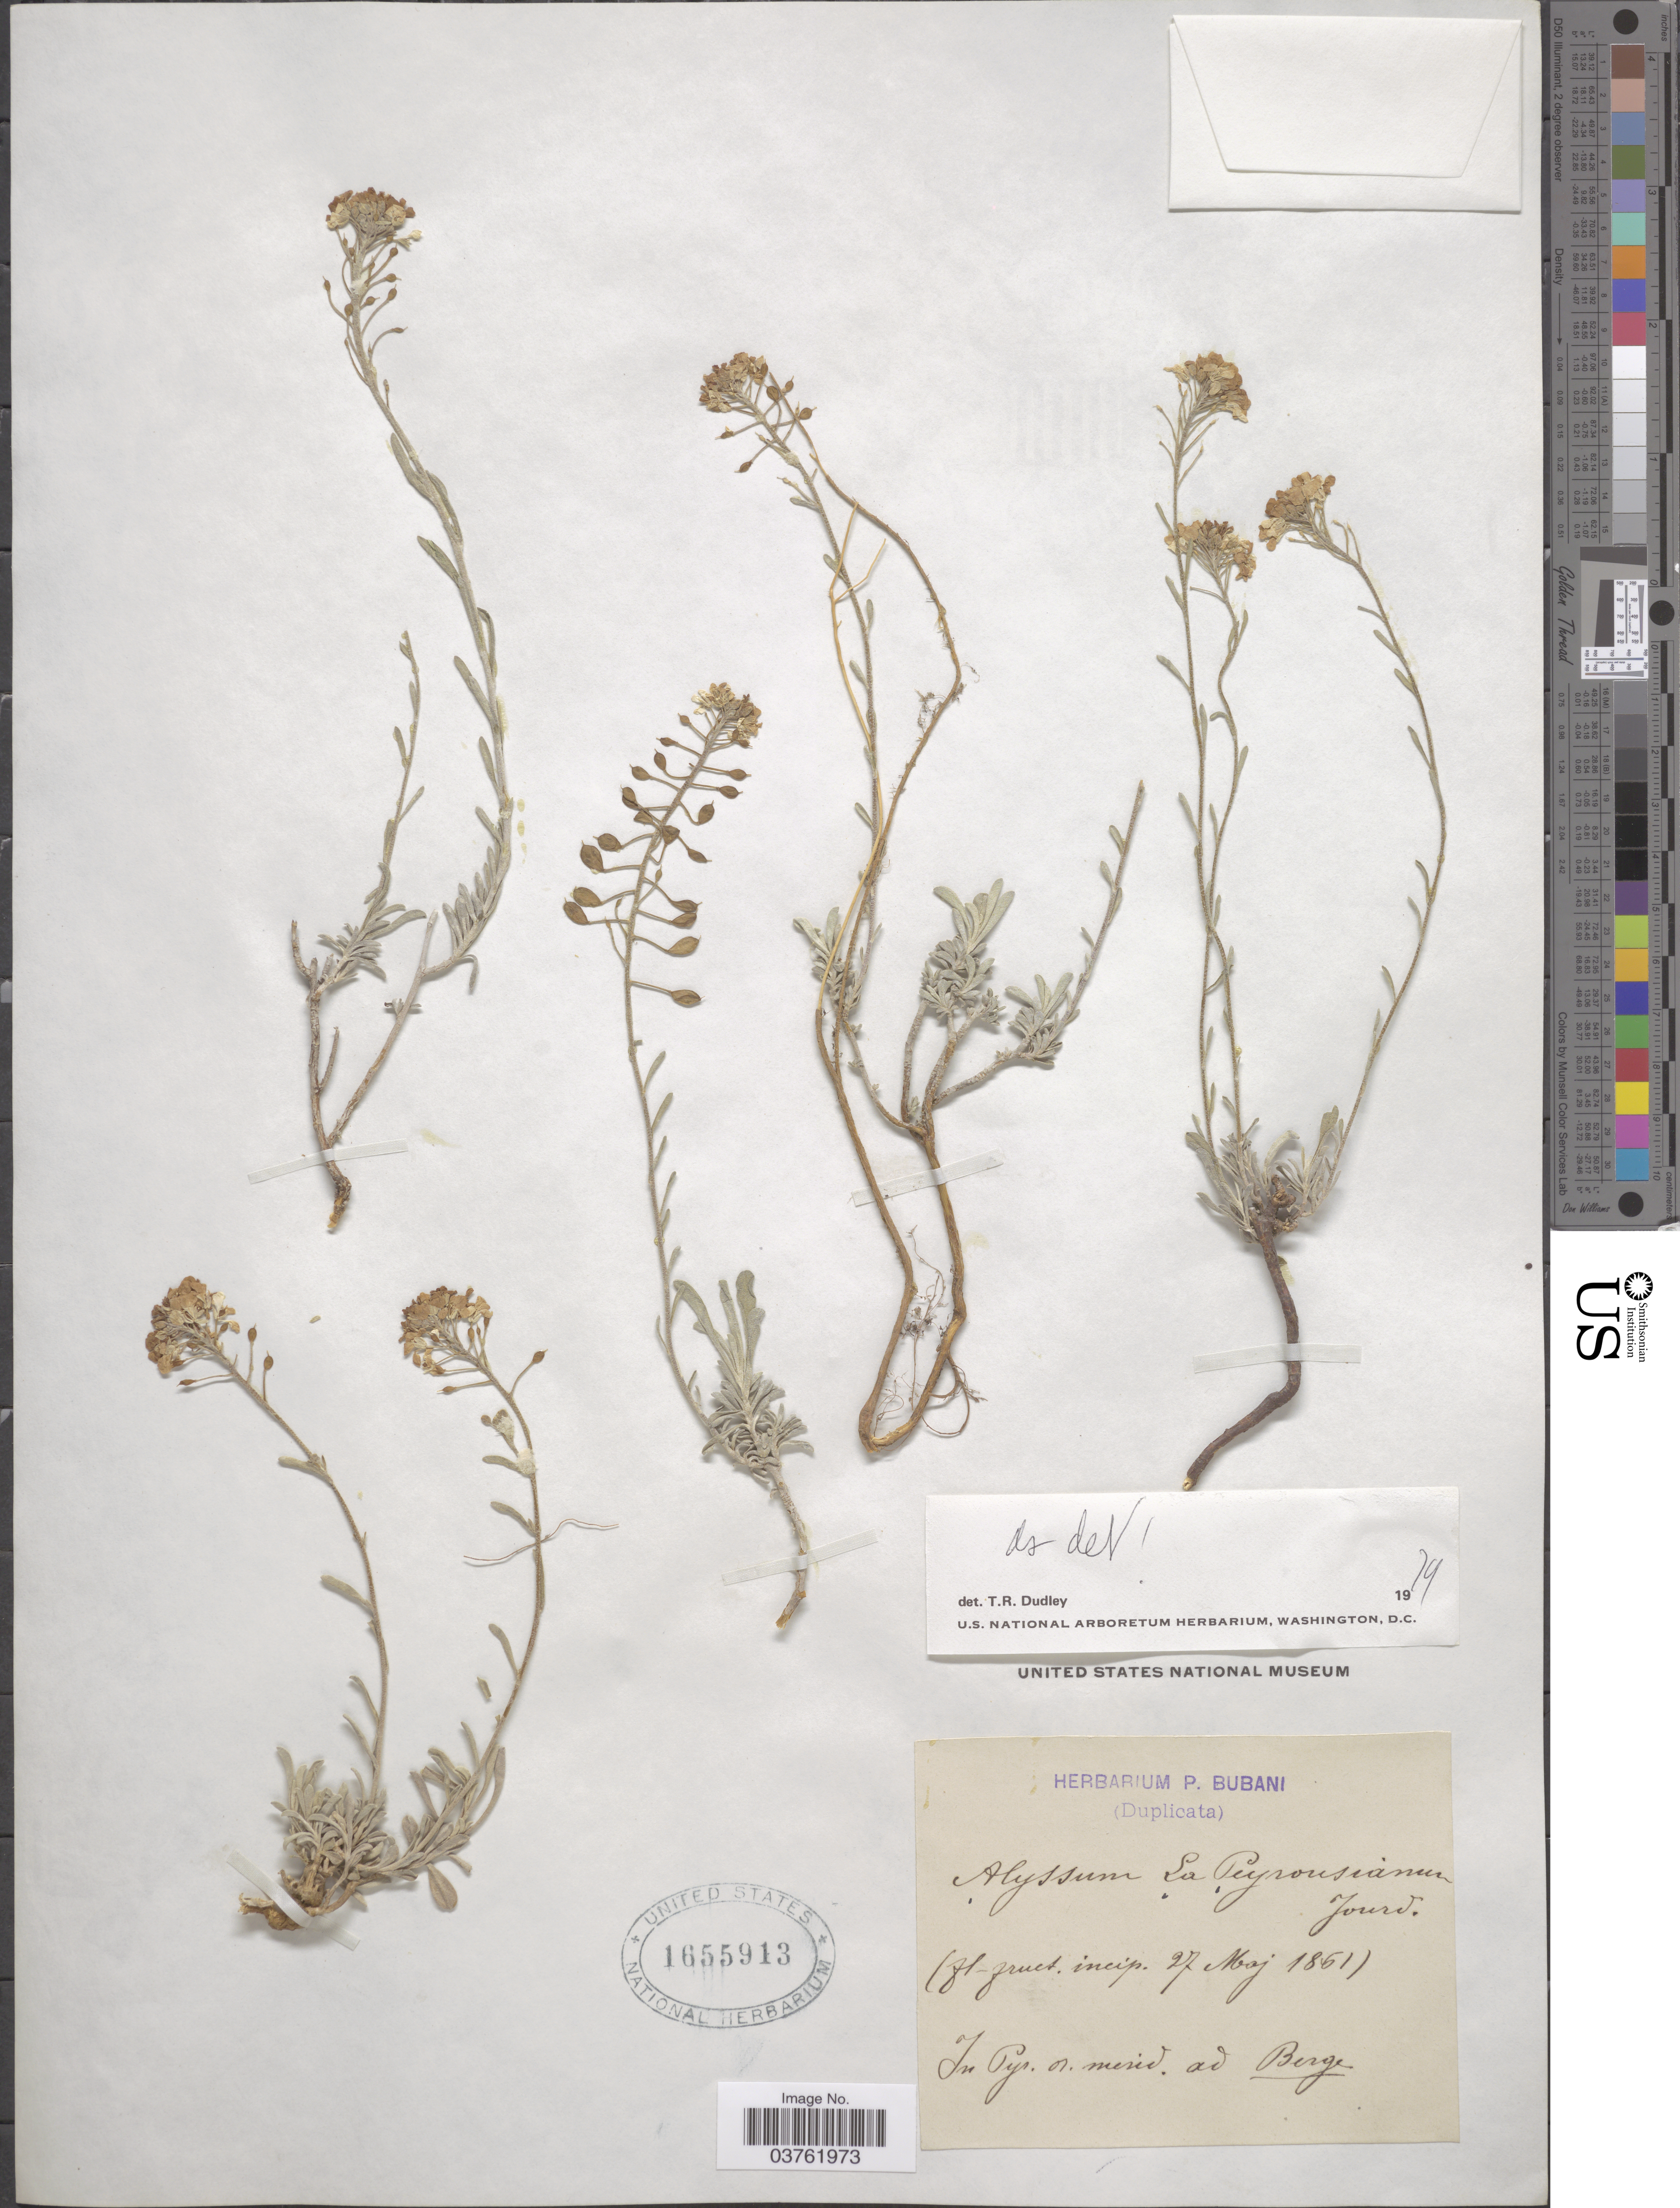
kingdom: Plantae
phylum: Tracheophyta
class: Magnoliopsida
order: Brassicales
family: Brassicaceae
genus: Alyssum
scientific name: Alyssum lapeyrousianum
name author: Jord.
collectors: ex herb. P. Bubani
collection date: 1851-05-27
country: Spain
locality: In Pyr. or. merid. ad Berge.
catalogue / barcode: US 1655913